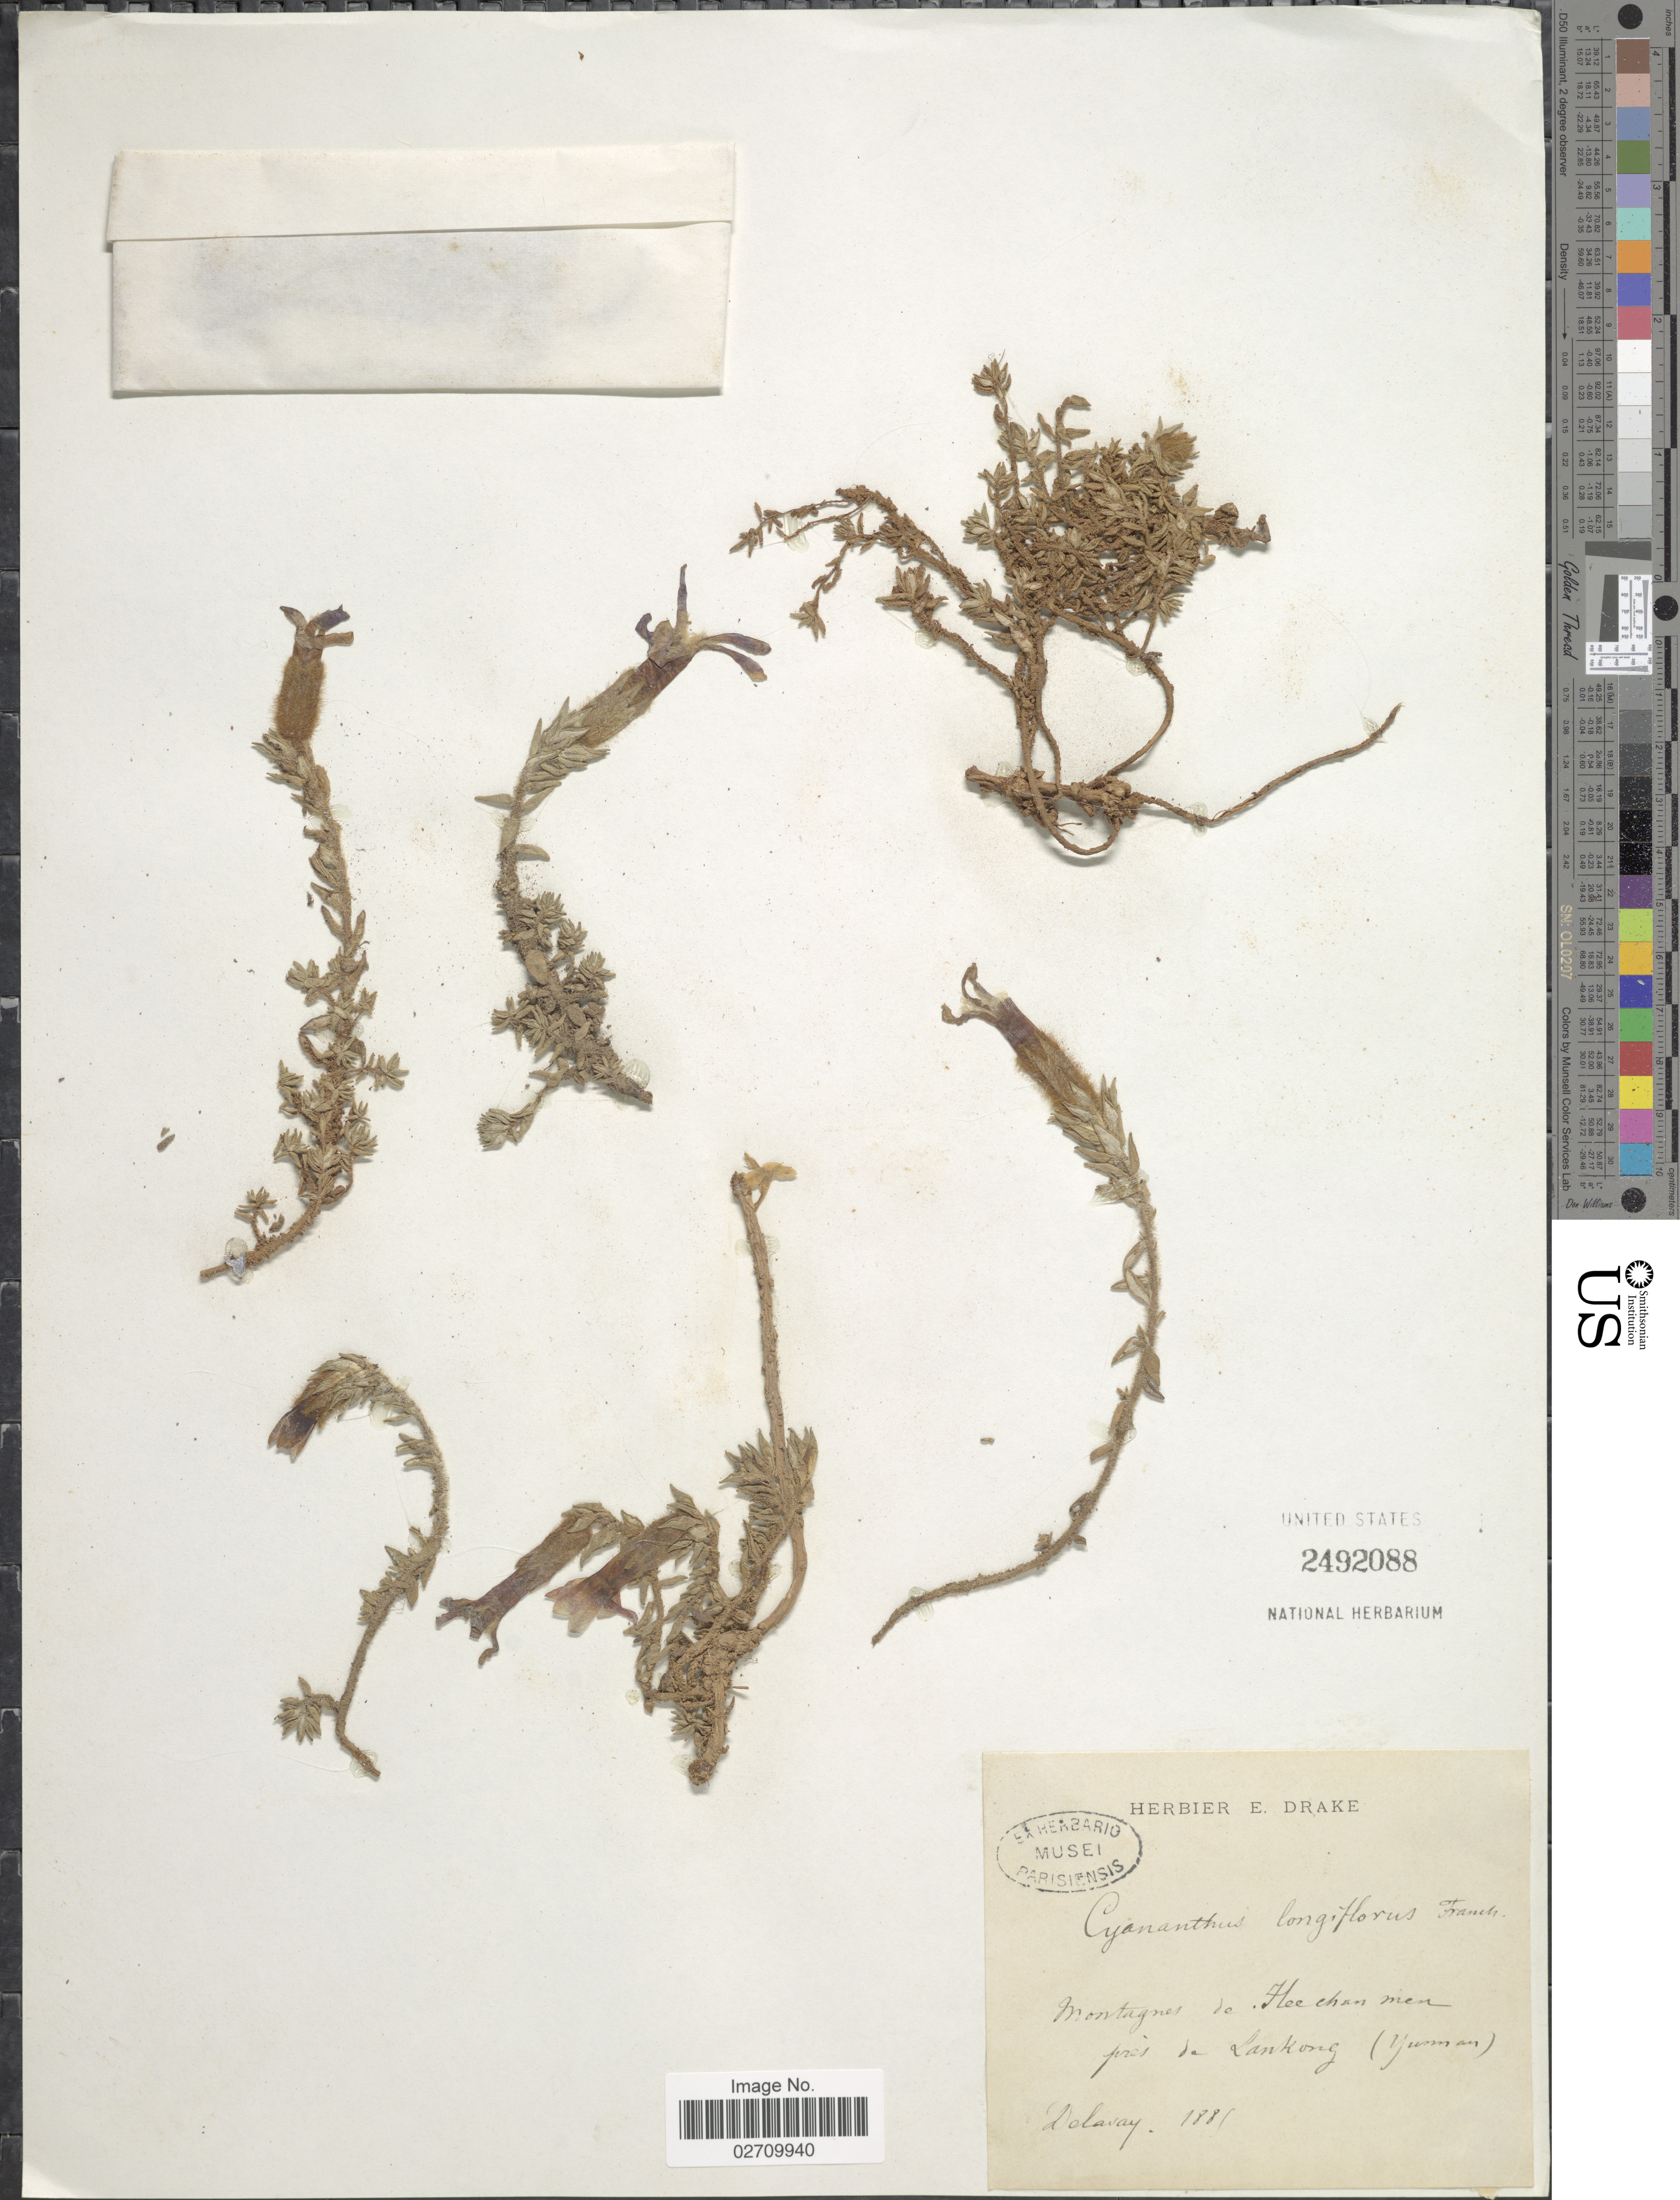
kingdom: Plantae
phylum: Tracheophyta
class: Magnoliopsida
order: Asterales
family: Campanulaceae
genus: Cyananthus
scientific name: Cyananthus longiflorus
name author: Franch.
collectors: Delavay, --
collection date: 1881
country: China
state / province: Yunnan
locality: Montagnes de Hee chan near pres de Lankong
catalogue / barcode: US 2492088